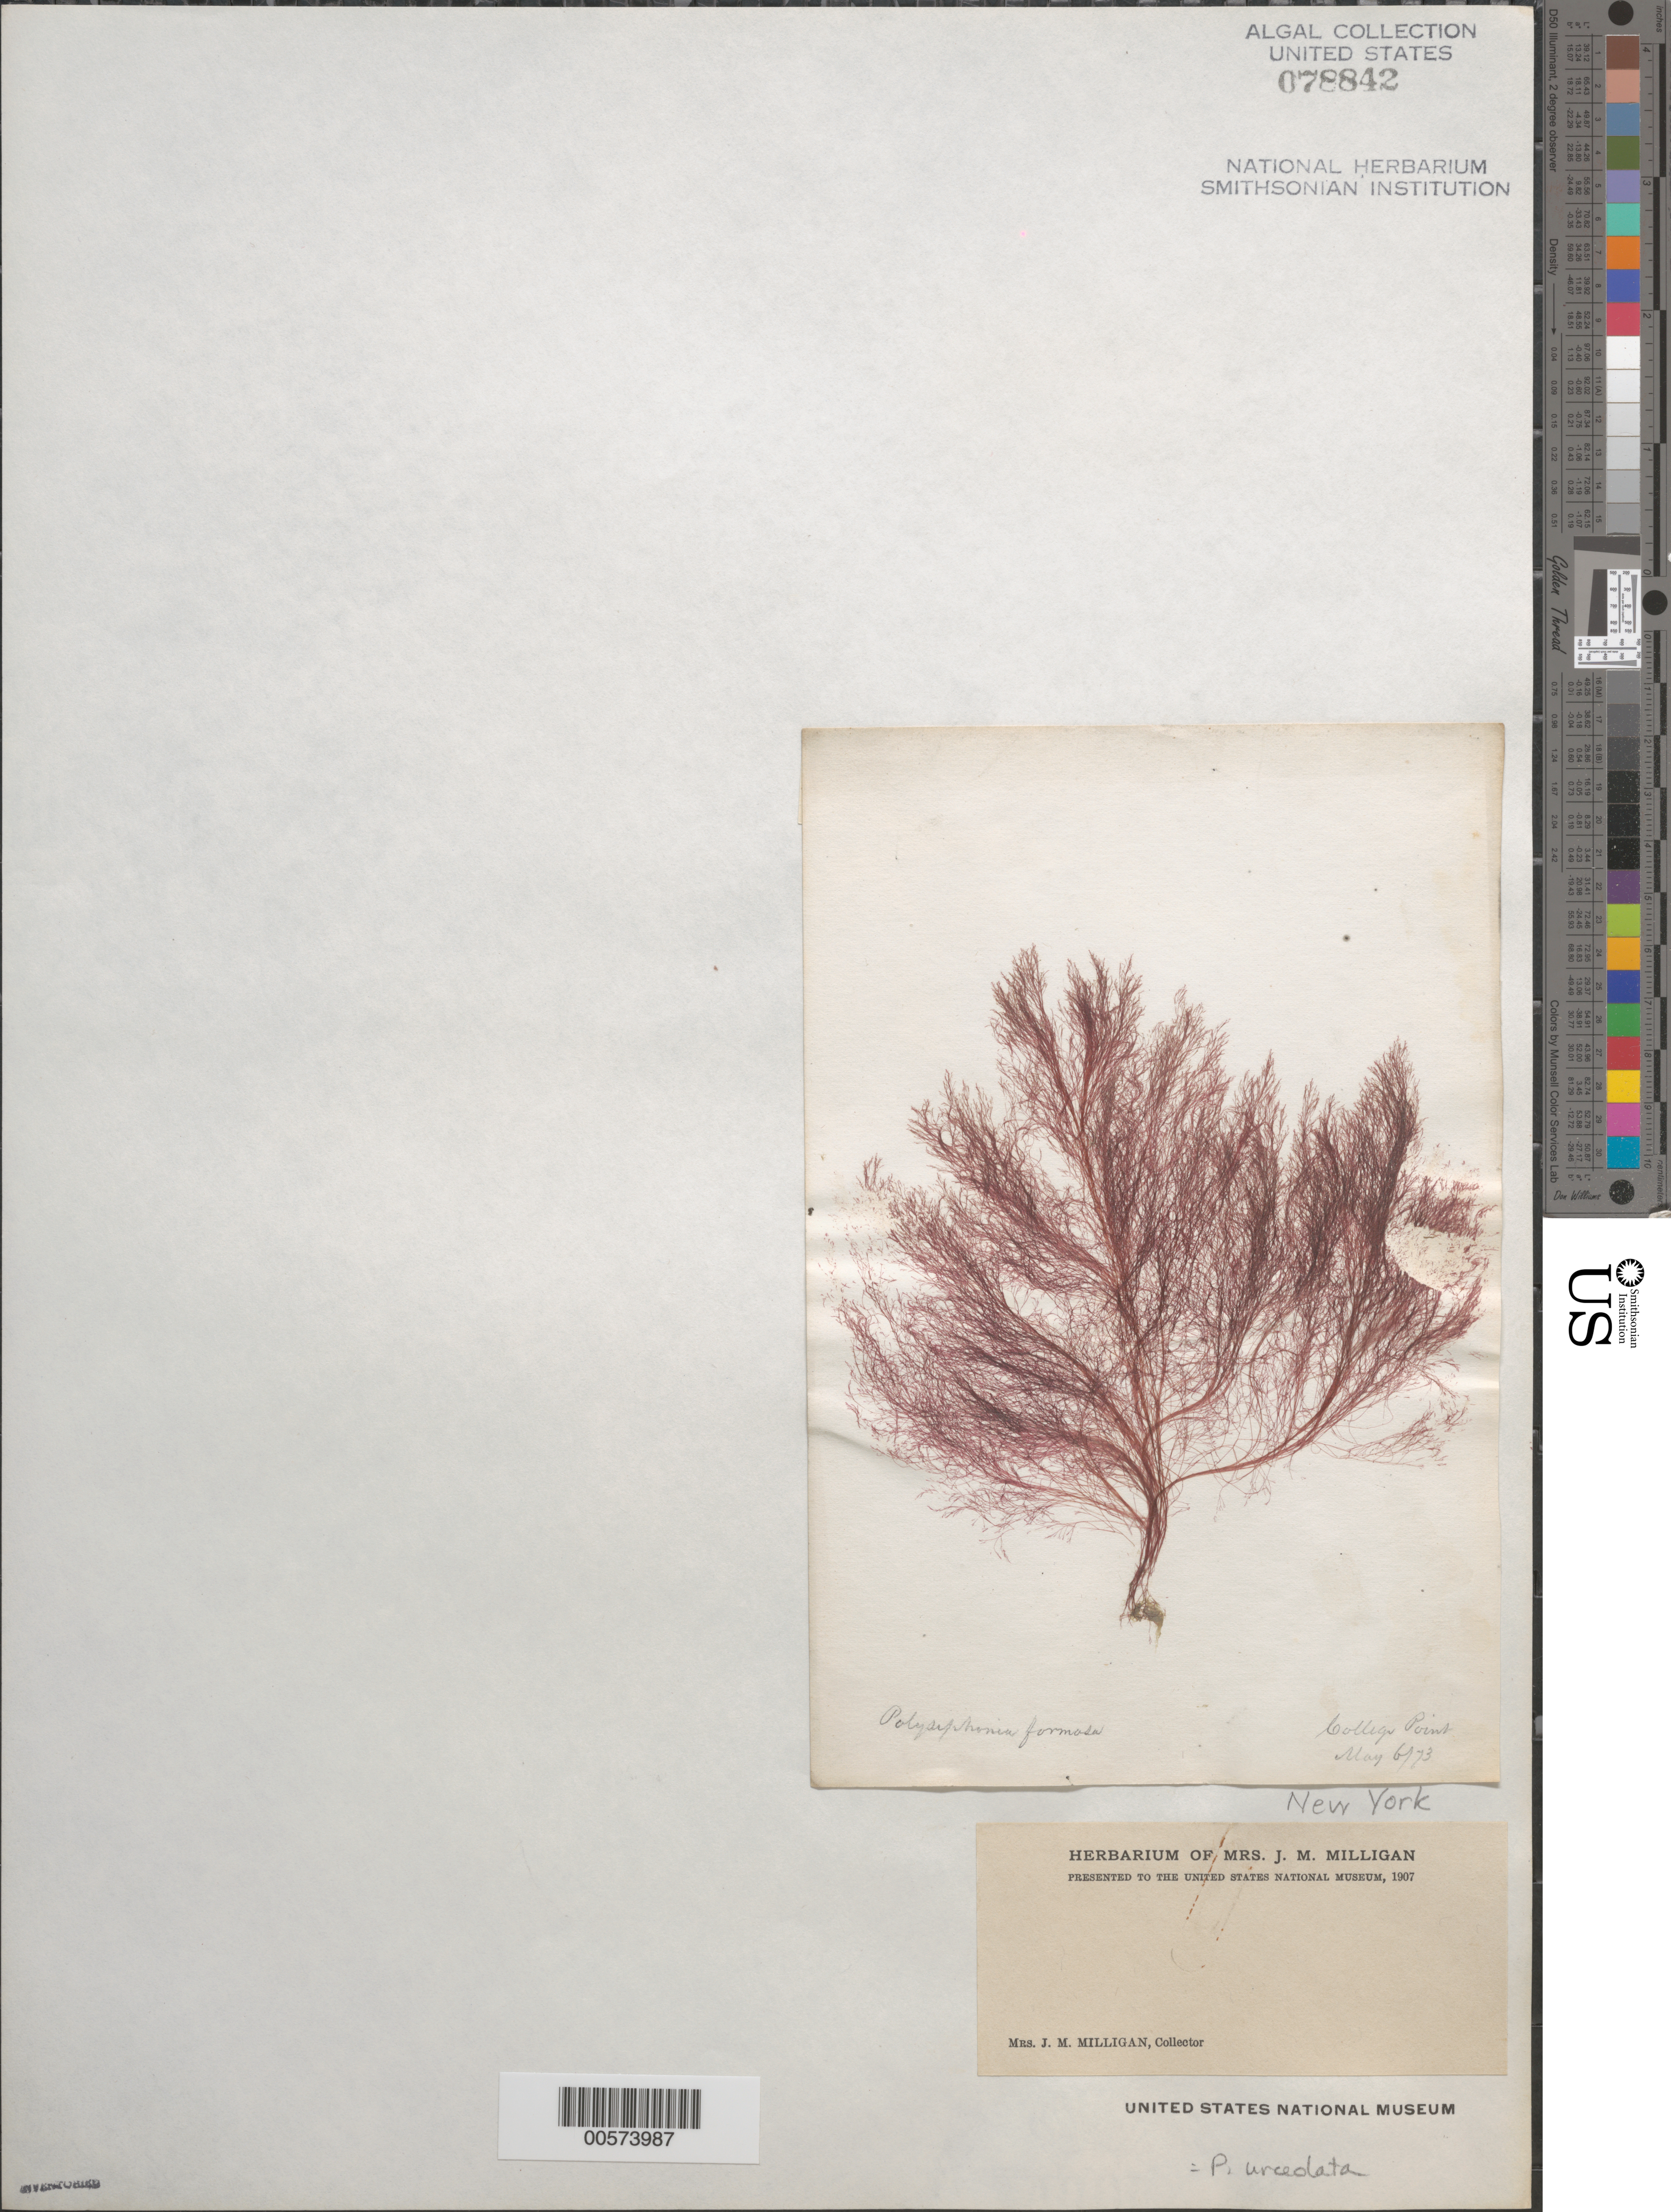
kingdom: Plantae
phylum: Rhodophyta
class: Florideophyceae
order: Ceramiales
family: Rhodomelaceae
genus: Polysiphonia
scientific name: Polysiphonia urceolata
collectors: Milligan, --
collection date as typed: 06 May 1873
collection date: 1873-05-06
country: United States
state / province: New York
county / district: Queens County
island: Long Island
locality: College Point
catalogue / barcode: US 78842